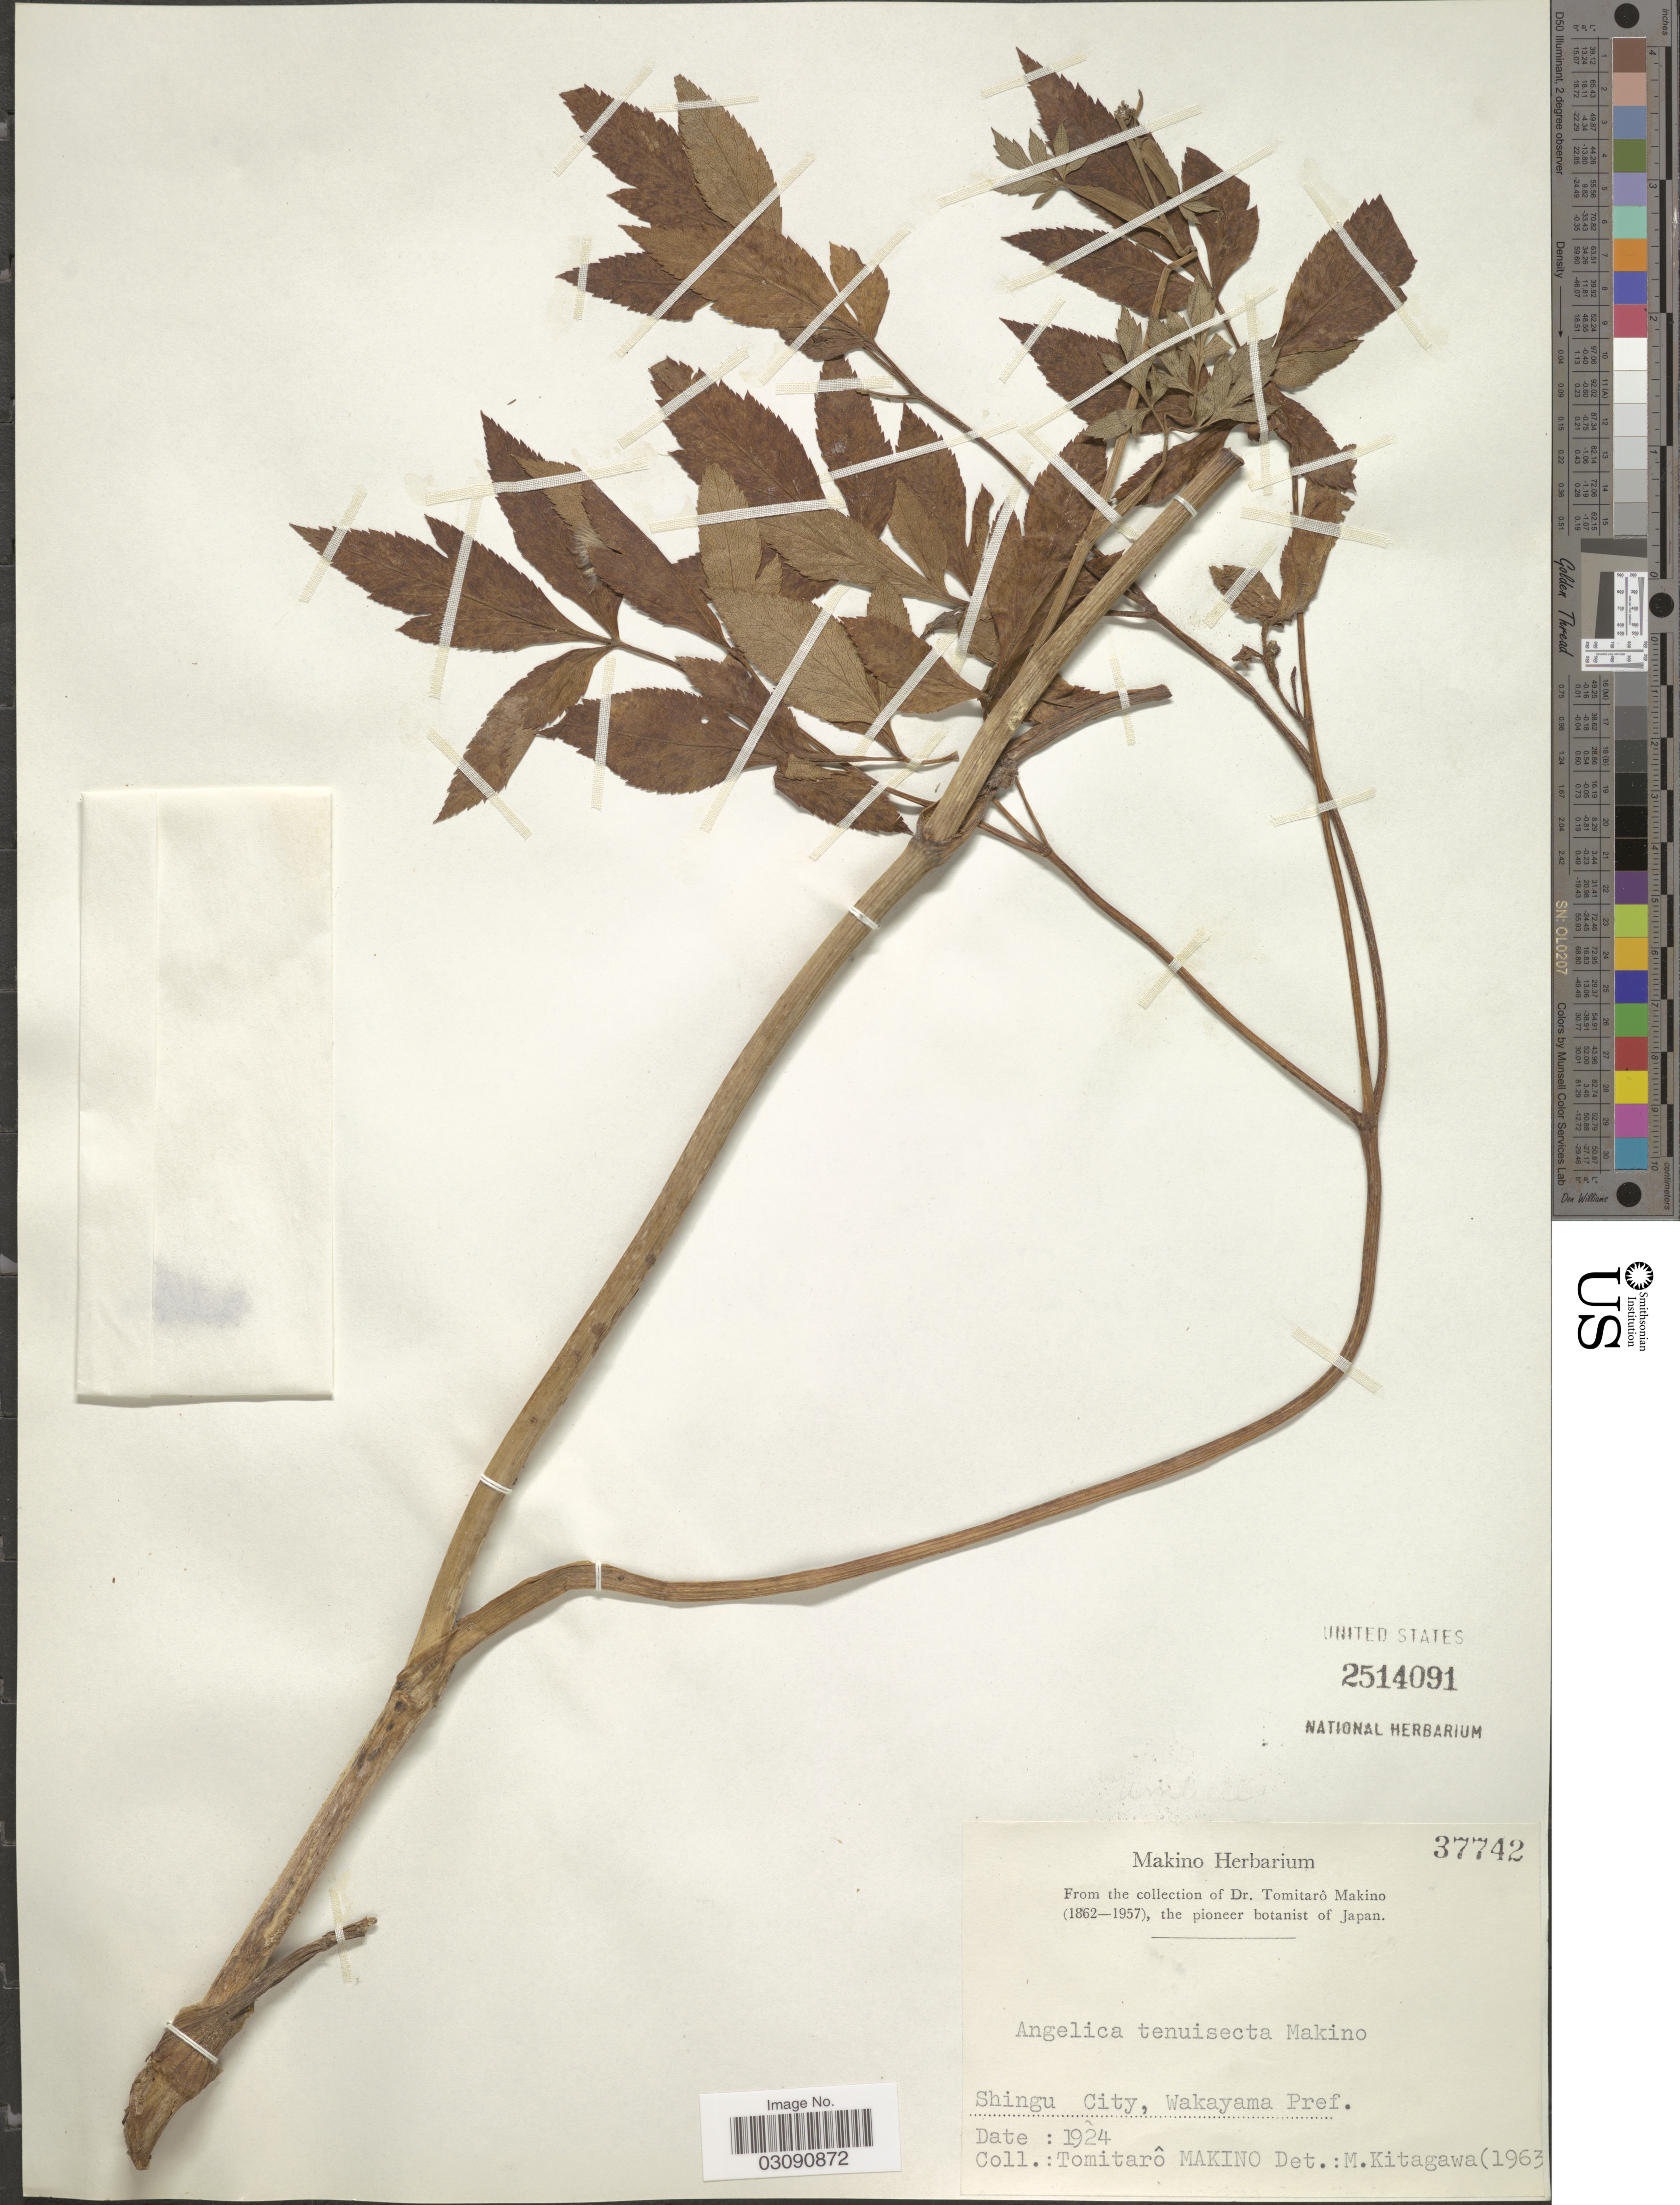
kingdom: Plantae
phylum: Tracheophyta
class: Magnoliopsida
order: Apiales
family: Apiaceae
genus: Angelica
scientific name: Angelica tenuisecta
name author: (Makino) Makino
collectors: T. Makino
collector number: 37742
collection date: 1924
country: Japan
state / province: Wakayama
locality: Shingu City, Wakayama Pref.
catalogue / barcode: US 2514091